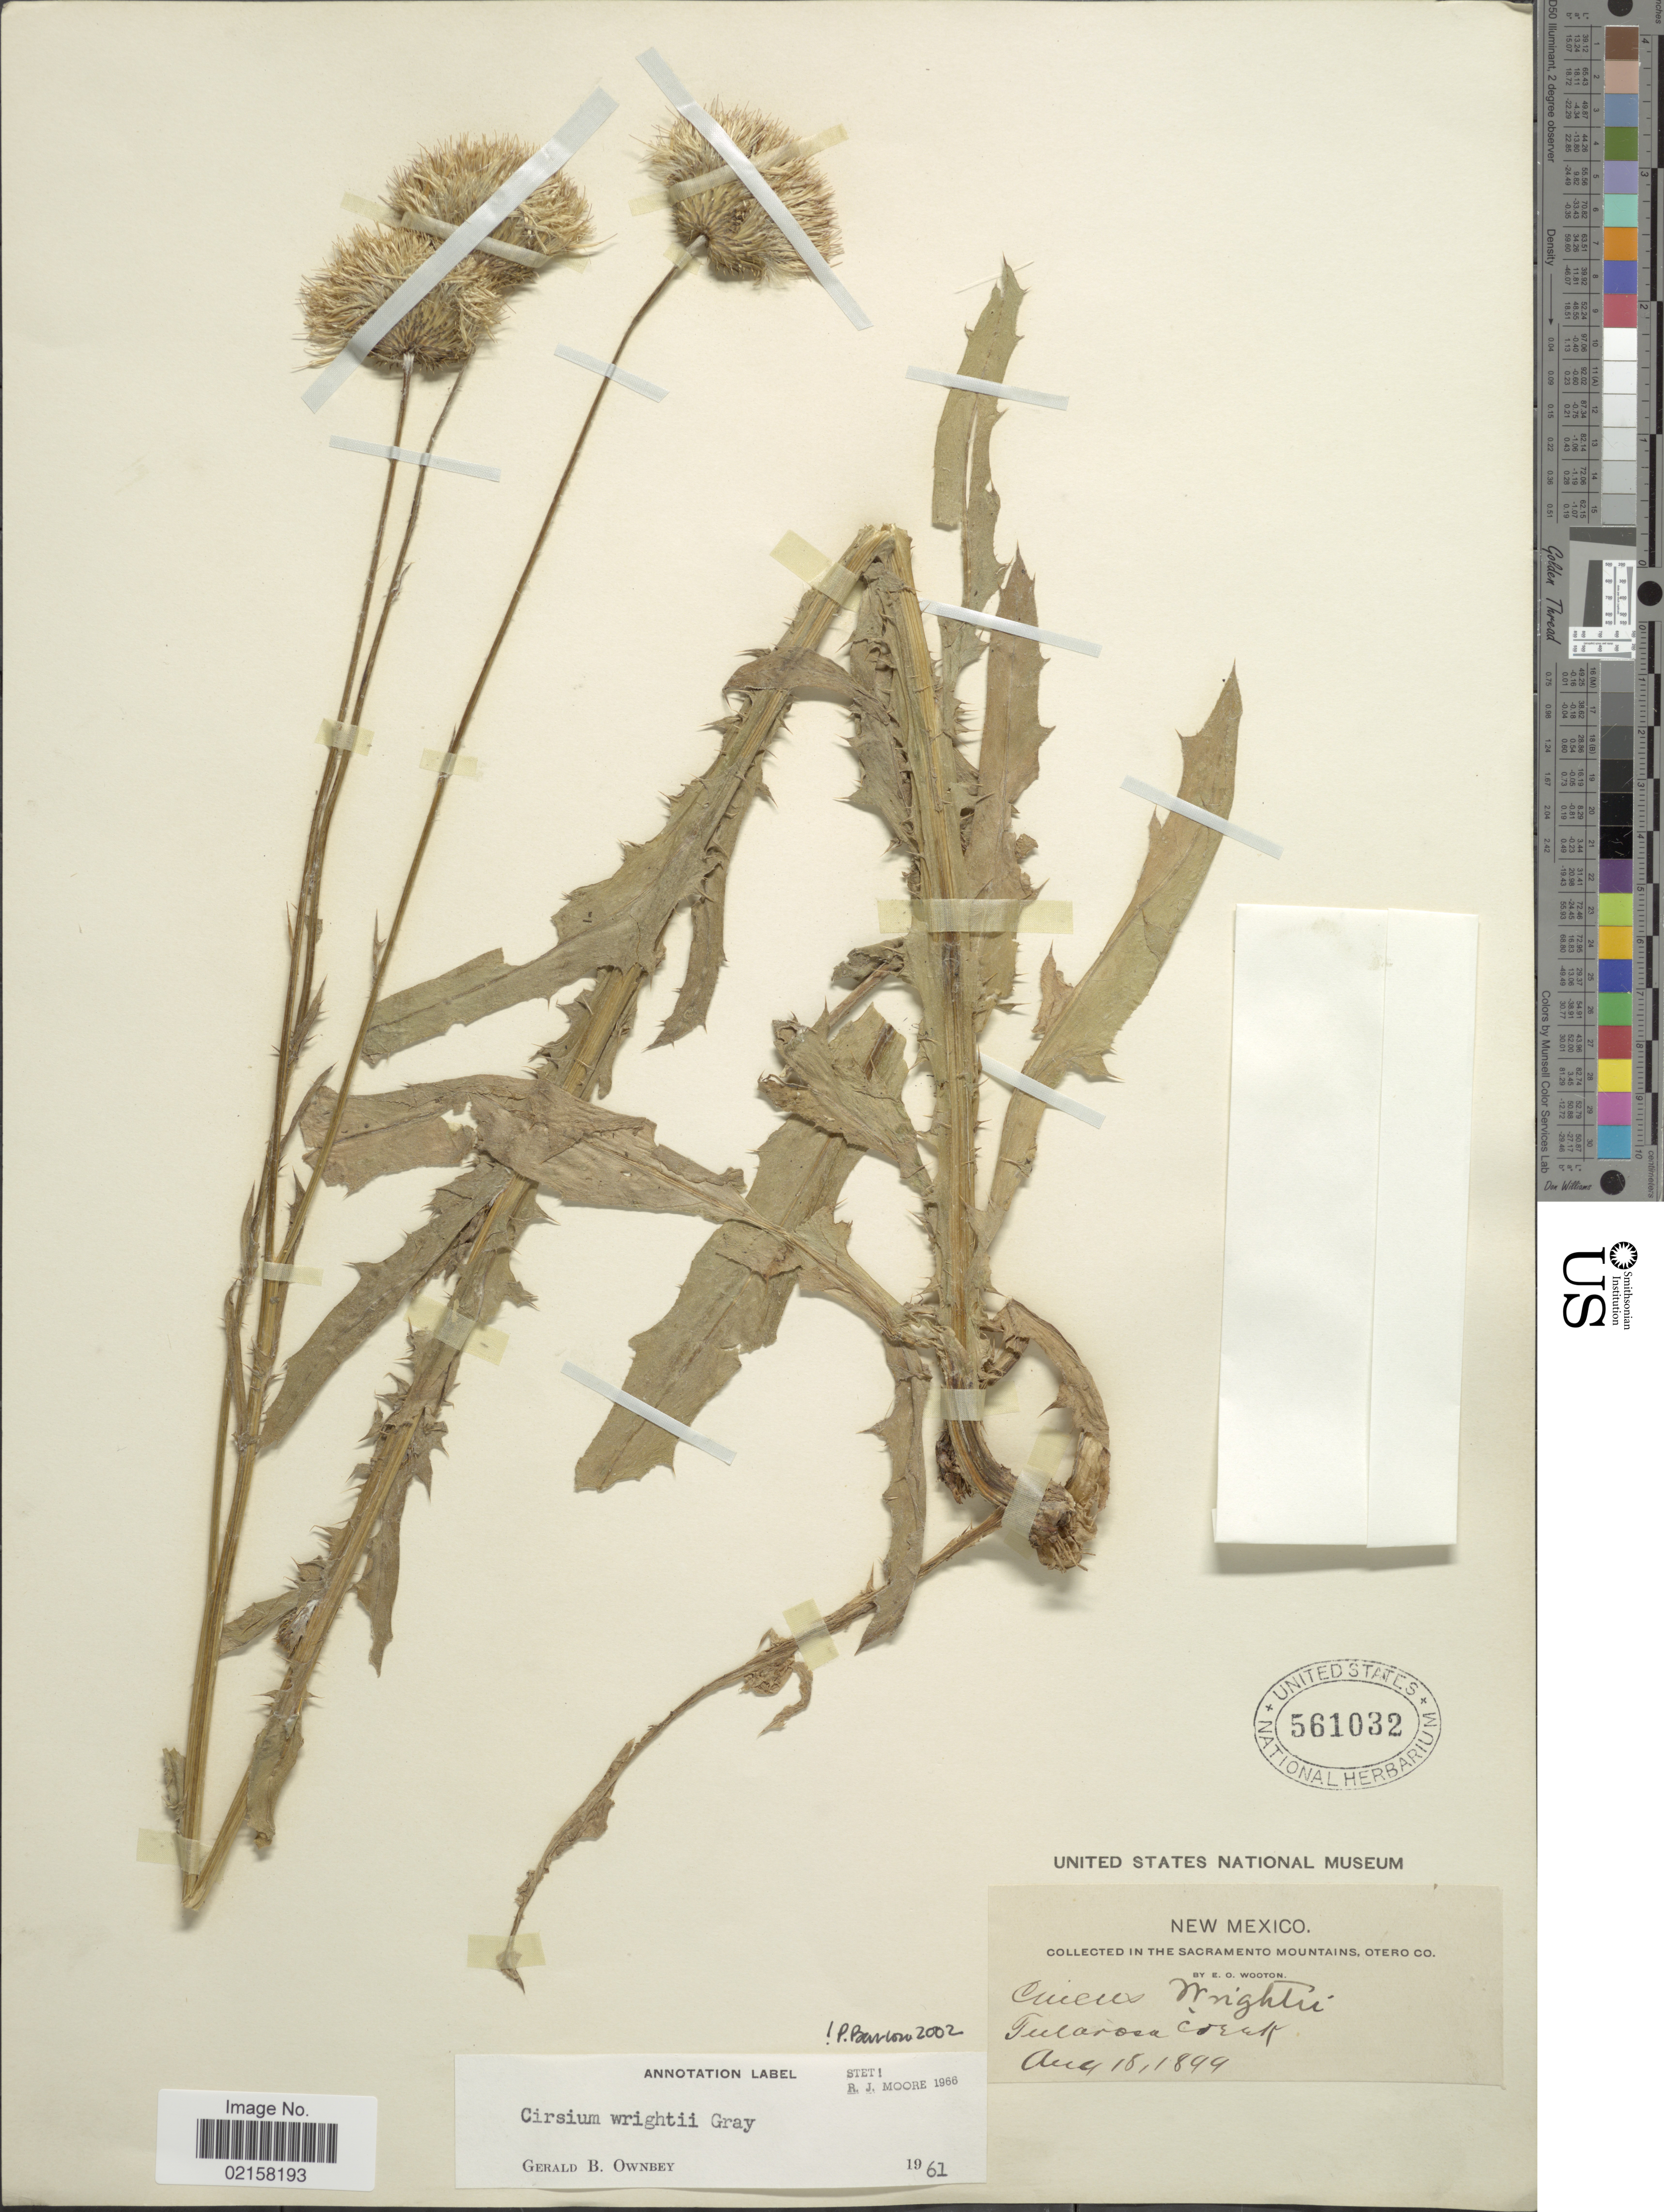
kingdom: Plantae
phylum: Tracheophyta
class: Magnoliopsida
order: Asterales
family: Asteraceae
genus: Cirsium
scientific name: Cirsium wrightii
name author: A. Gray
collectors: E. O. Wooton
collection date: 1899-08-18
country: United States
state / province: New Mexico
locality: In the Sacramento Mountains, Tularosa Creek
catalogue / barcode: US 561032